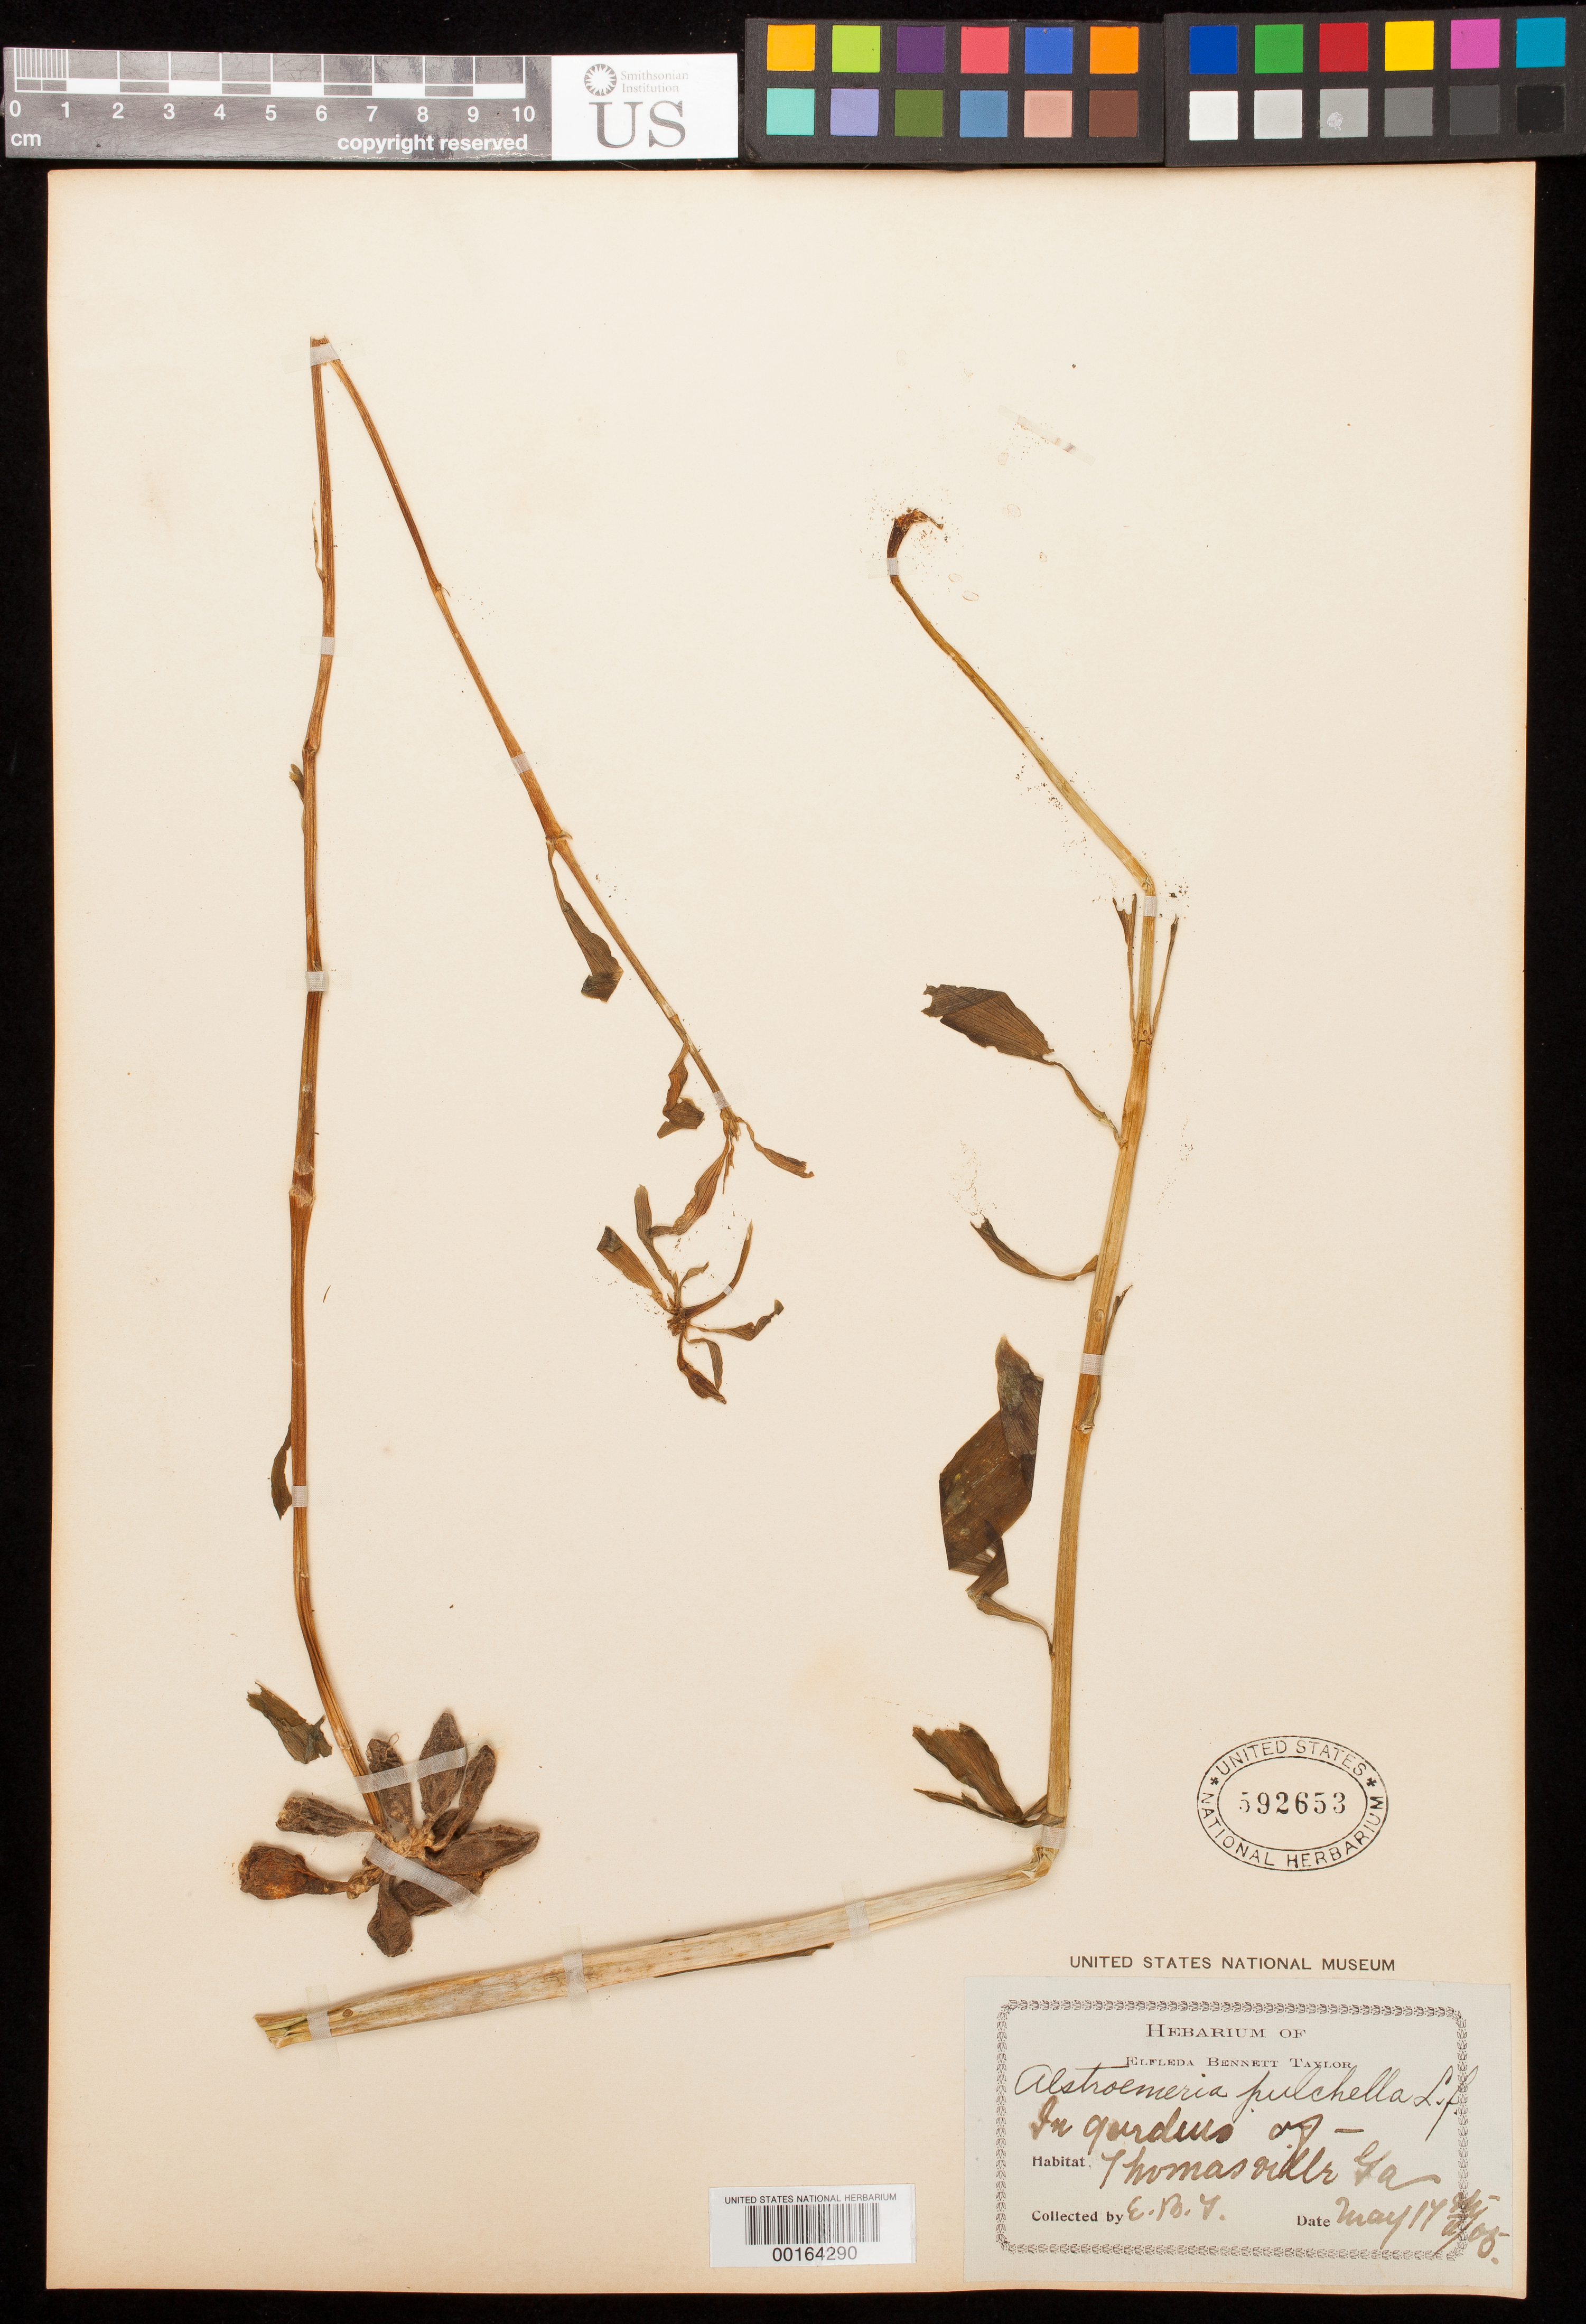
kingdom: Plantae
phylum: Tracheophyta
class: Liliopsida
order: Liliales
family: Alstroemeriaceae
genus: Alstroemeria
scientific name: Alstroemeria pulchella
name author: L. f.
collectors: E. B. Taylor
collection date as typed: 17 May 1905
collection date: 1905-05-17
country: United States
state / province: Georgia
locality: Thomasville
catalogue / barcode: US 592653